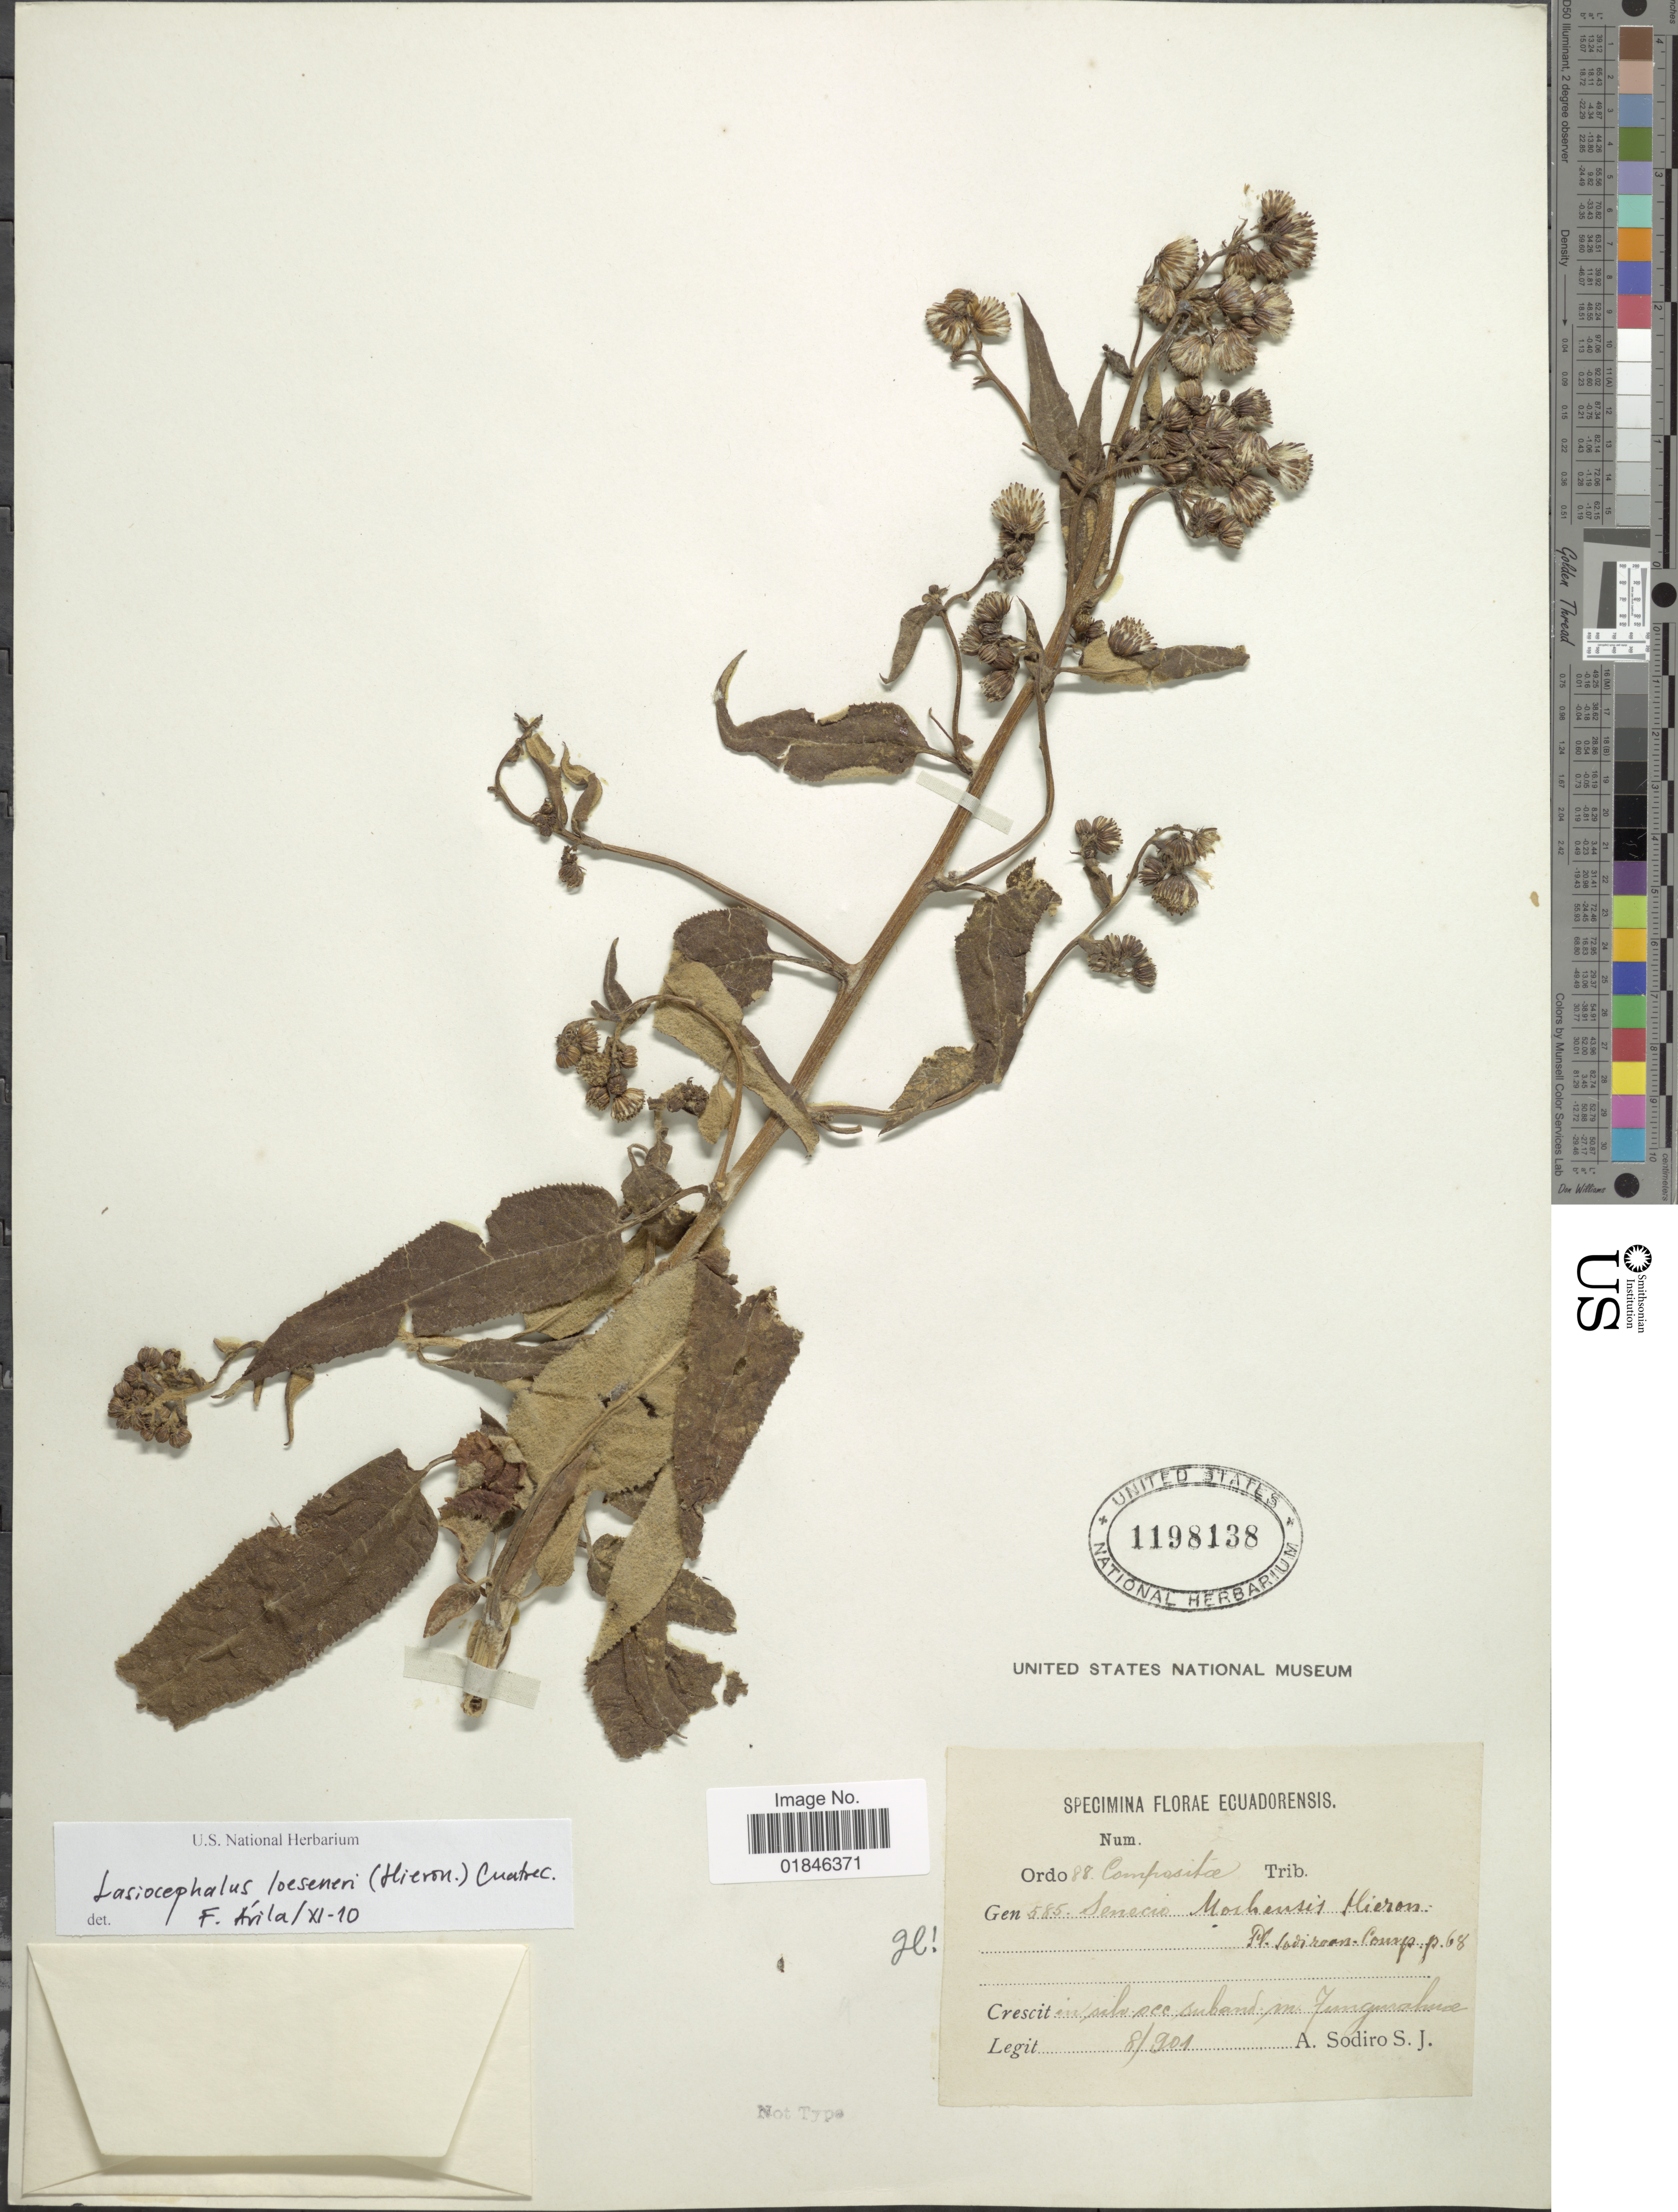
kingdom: Plantae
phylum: Tracheophyta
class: Magnoliopsida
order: Asterales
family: Asteraceae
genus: Senecio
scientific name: Senecio pindilicensis Hieron. ined.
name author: Hieron.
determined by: Salomon, Luciana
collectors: A. Sodiro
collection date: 1901-08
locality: In silv. sec. Suband-ub Juna [illegible text] [interpreted]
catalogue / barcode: US 1198138